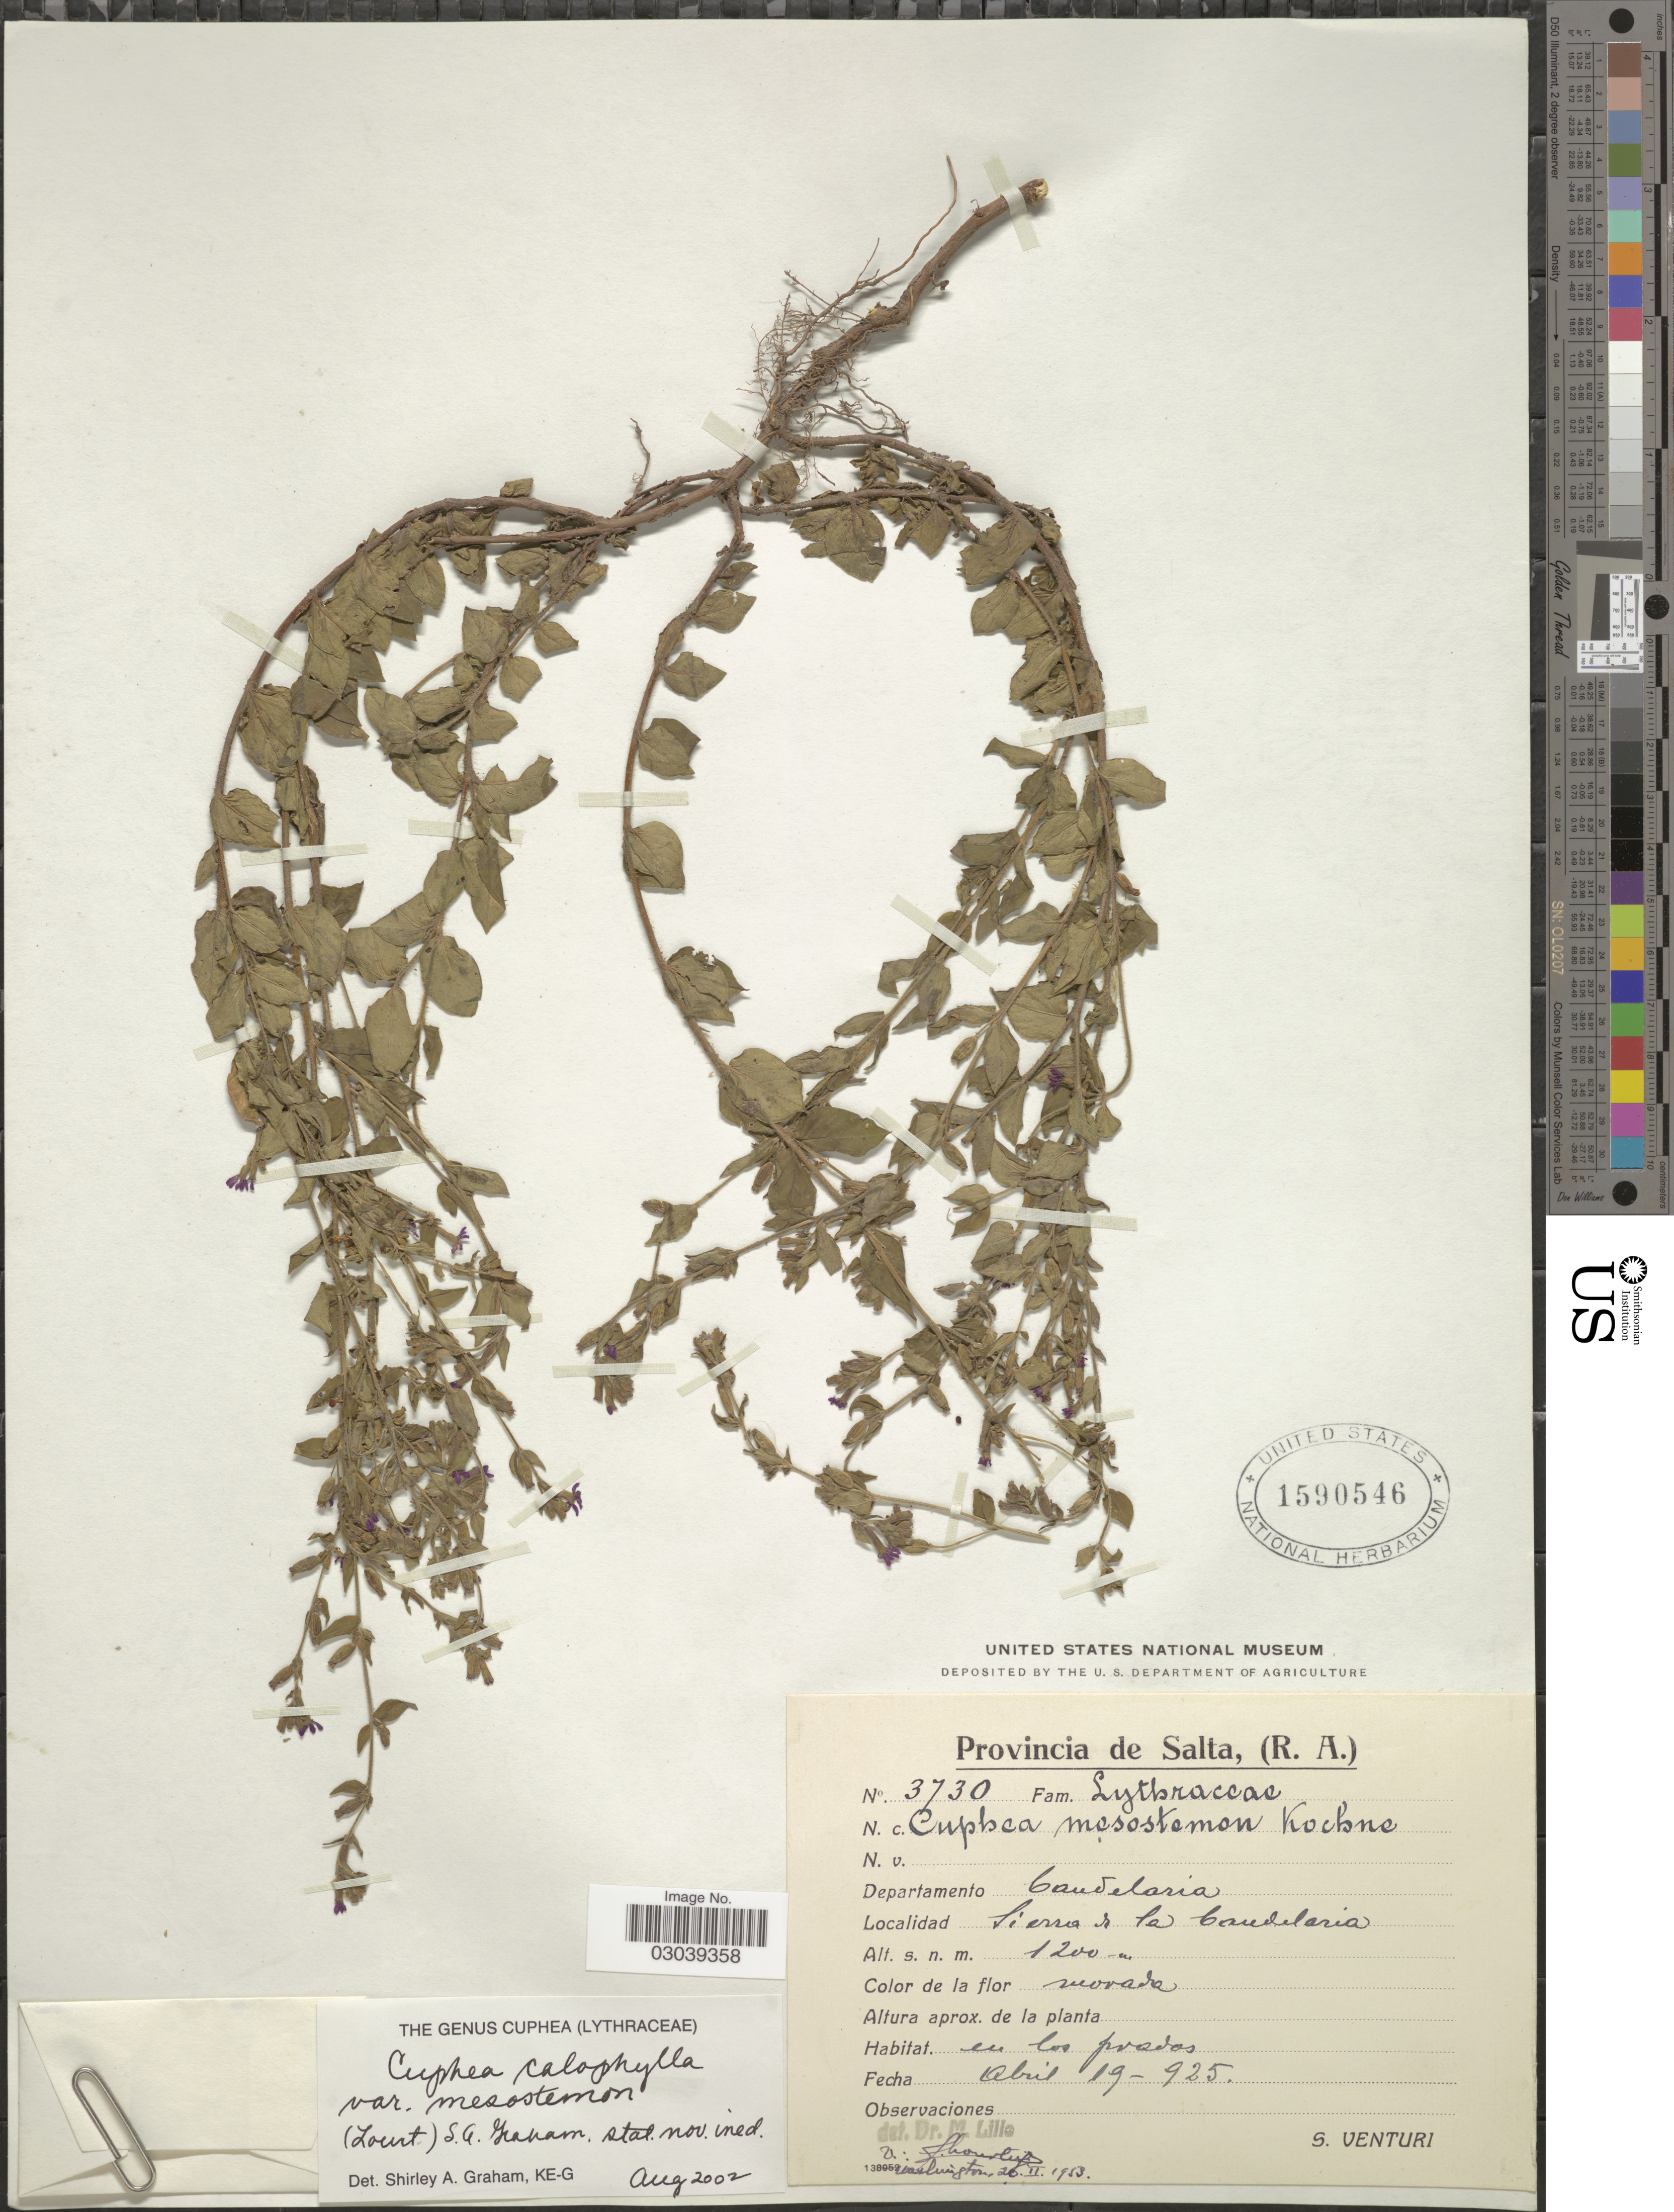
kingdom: Plantae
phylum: Tracheophyta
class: Magnoliopsida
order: Myrtales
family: Lythraceae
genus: Cuphea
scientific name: Cuphea calophylla subsp. mesostemon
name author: (Koehne) Lourteig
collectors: S. Venturi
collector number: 3730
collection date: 1925-04-19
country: Argentina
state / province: Salta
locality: Departamento Candelaria. Sierra de la Candelaria.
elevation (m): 1200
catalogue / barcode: US 1590546